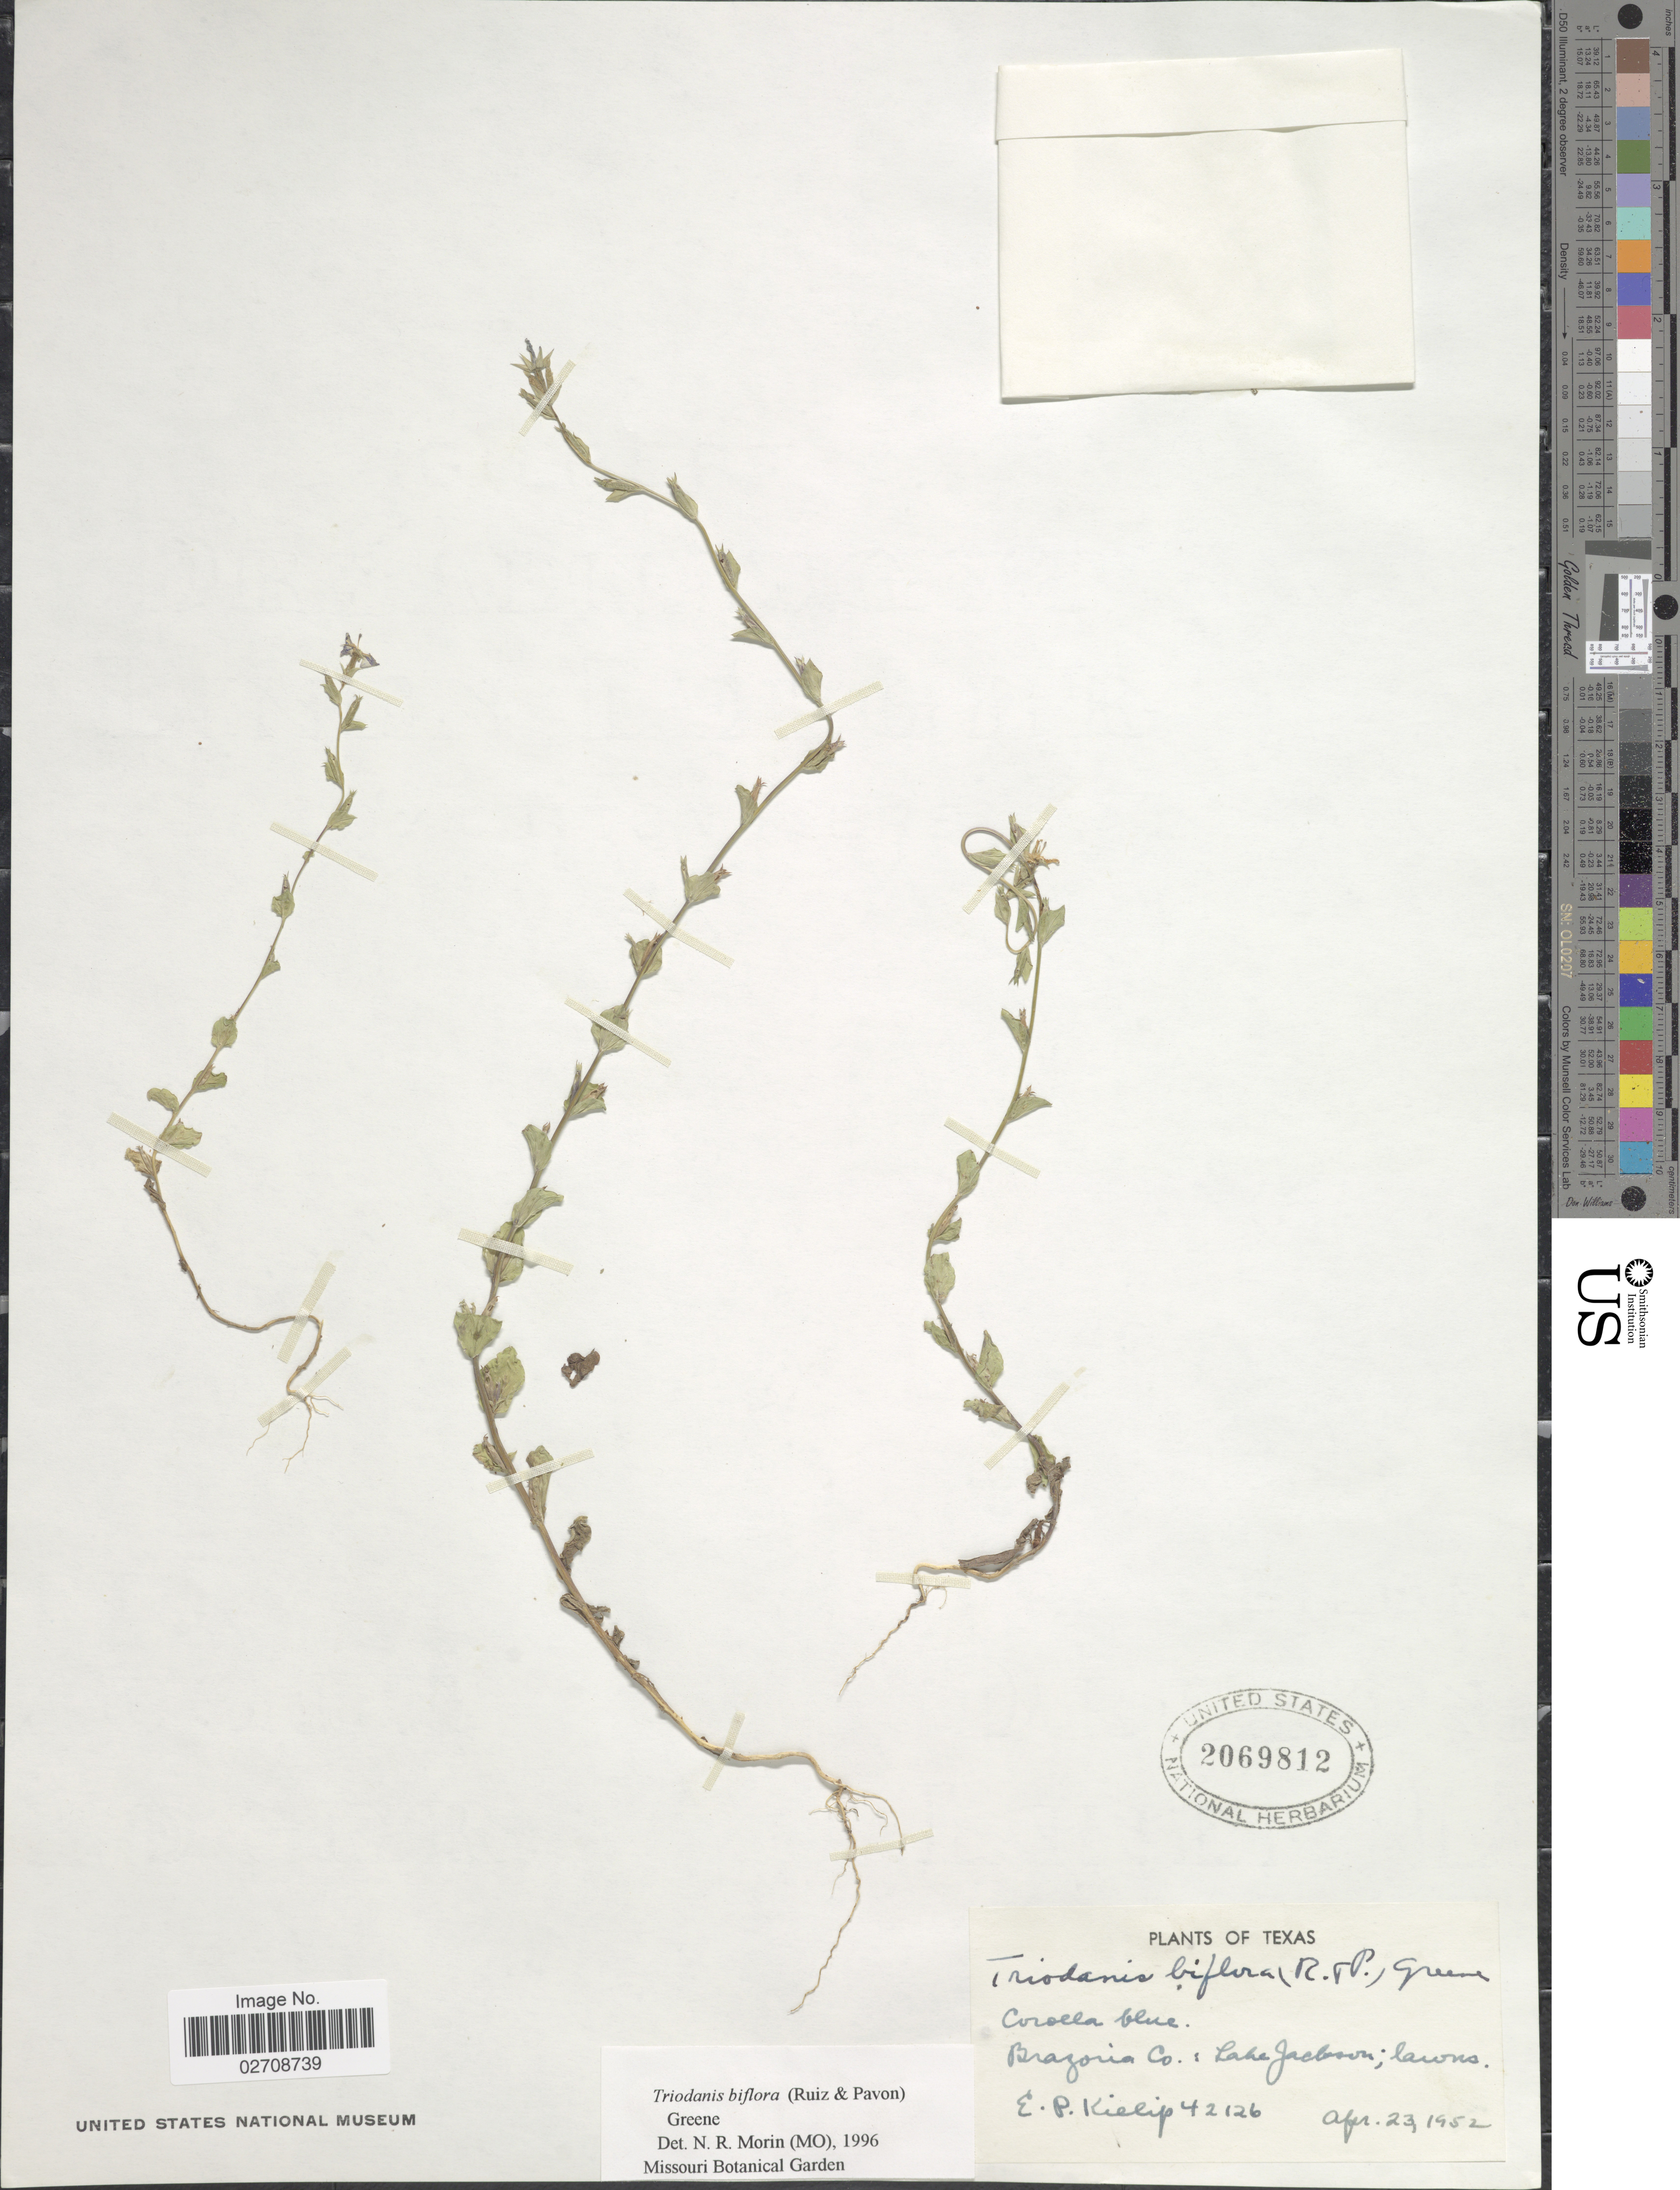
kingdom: Plantae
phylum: Tracheophyta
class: Magnoliopsida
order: Asterales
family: Campanulaceae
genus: Triodanis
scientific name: Triodanis biflora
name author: (Ruiz & Pav.) Greene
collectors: E. P. Killip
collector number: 42126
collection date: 1952-04-23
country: United States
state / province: Texas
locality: Brazoria Co.: Lake Jackson, lawns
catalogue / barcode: US 2069812